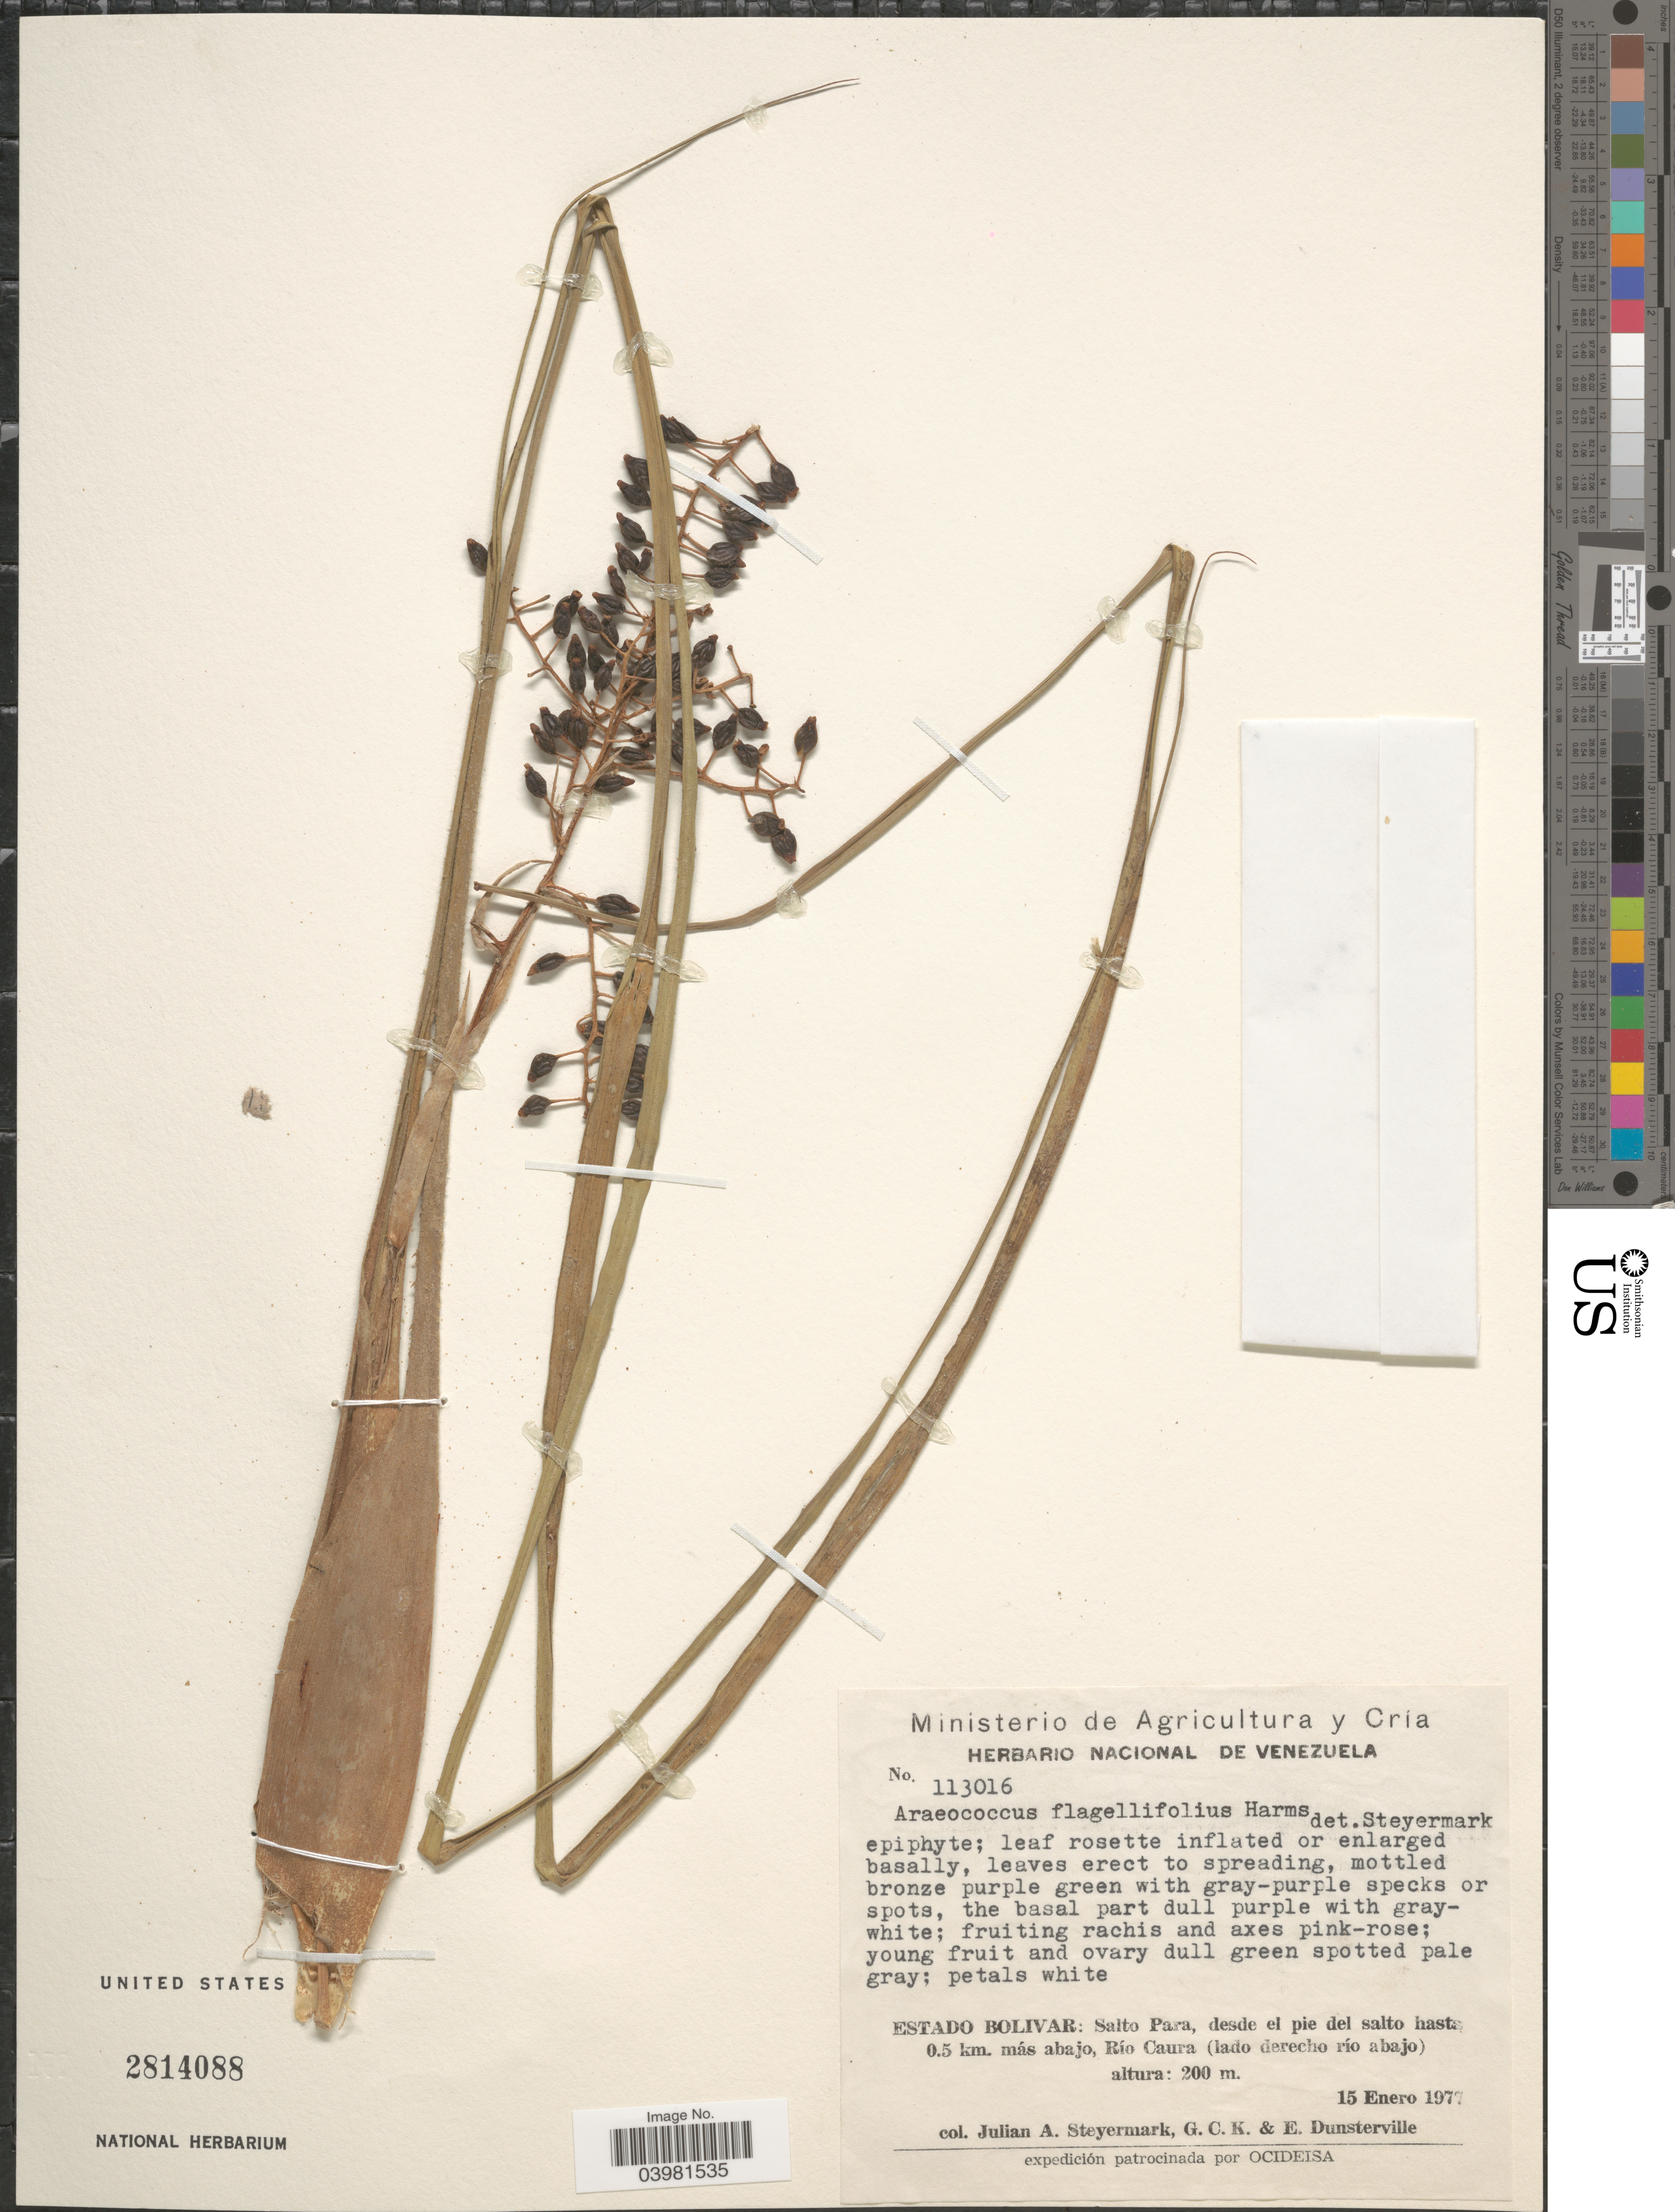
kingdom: Plantae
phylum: Tracheophyta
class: Liliopsida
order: Poales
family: Bromeliaceae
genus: Araeococcus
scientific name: Araeococcus flagellifolius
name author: Harms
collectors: J. Steyermark, G. C. K. Dunsterville & E. Dunsterville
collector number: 113016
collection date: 1977-01-15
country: Venezuela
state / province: Bolivar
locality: Salto Para, desde el pie del salto hasta 0.5 km. más abajo, Río Caura (lado derecho río abajo).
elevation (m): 200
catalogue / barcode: US 2814088